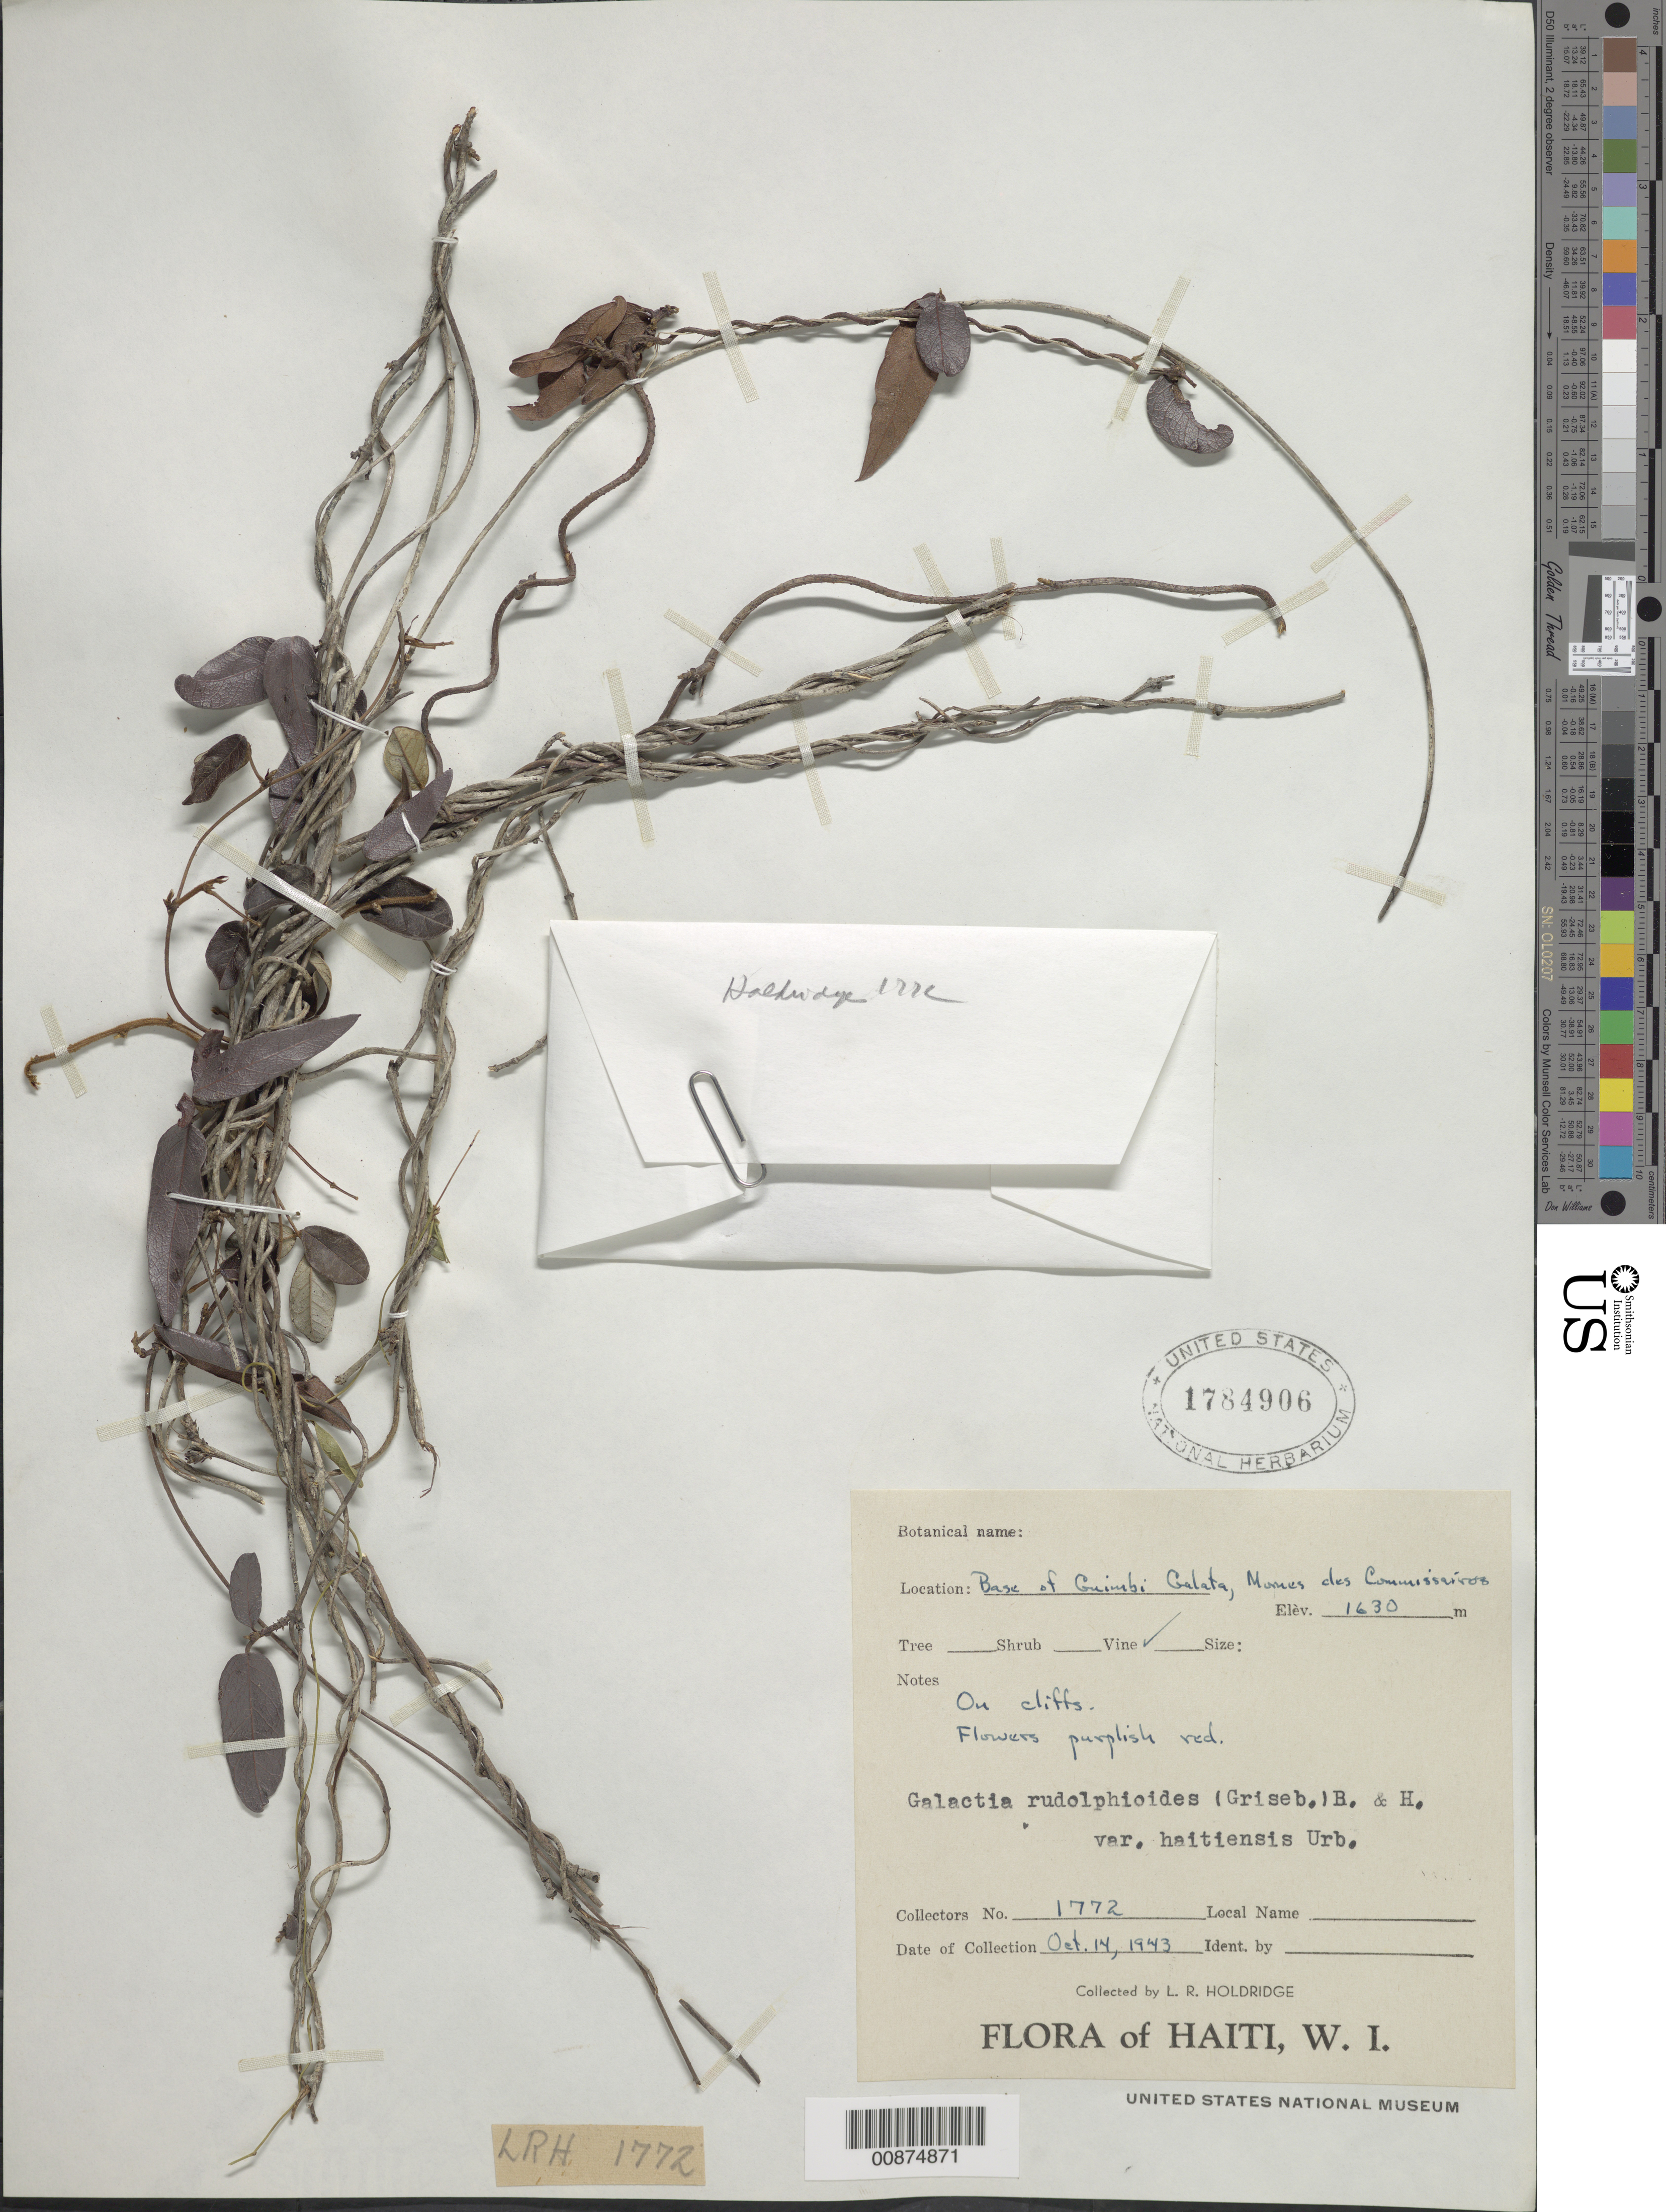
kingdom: Plantae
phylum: Tracheophyta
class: Magnoliopsida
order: Fabales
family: Fabaceae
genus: Rhodopis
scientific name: Rhodopis rudolphioides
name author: (Griseb.) L.P. Queiroz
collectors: L. Holdridge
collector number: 1772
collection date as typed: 14 Oct 1943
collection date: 1943-10-14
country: Haiti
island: Hispaniola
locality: Base of Guimbi Galata, Mornes des Commissaires.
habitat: On cliffs.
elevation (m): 1630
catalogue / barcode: US 1784906